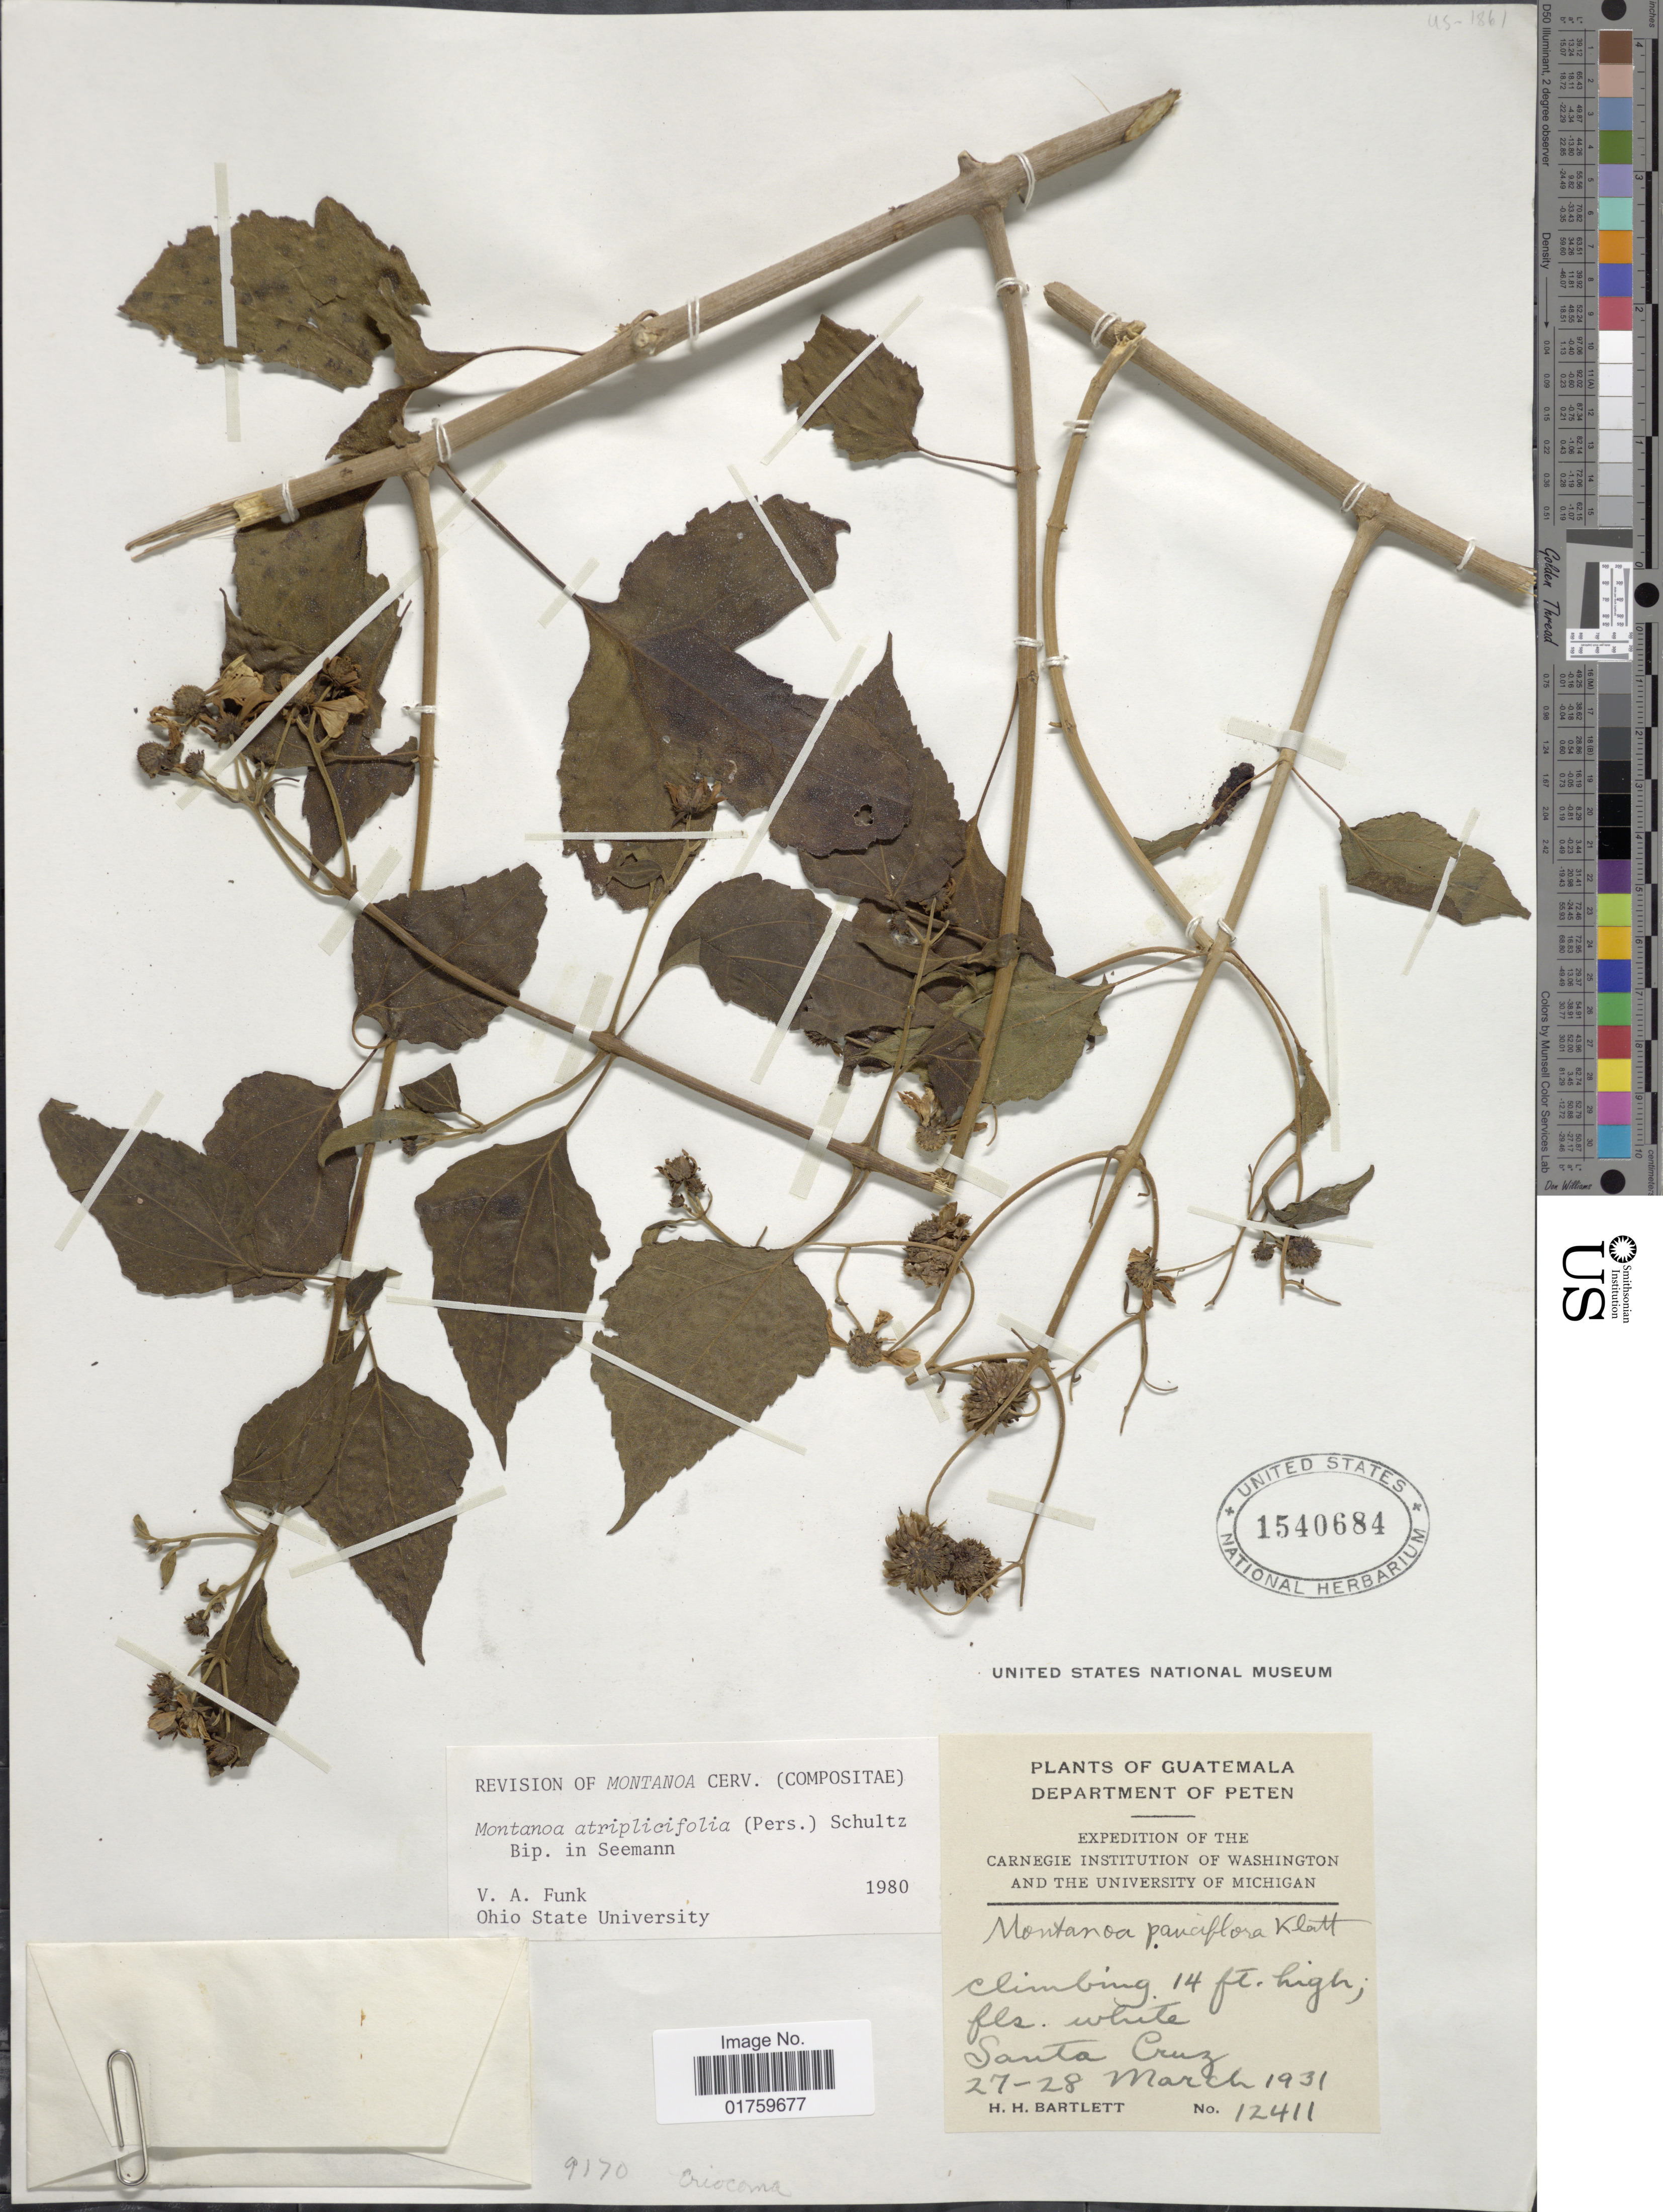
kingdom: Plantae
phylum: Tracheophyta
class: Magnoliopsida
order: Asterales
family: Asteraceae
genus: Montanoa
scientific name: Montanoa atriplicifolia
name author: (Pers.) Sch. Bip.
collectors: H. H. Bartlett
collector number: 12411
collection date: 1931-03-27/1931-03-28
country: Guatemala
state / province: El Petén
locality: Santa Cruz.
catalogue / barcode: US 1540684